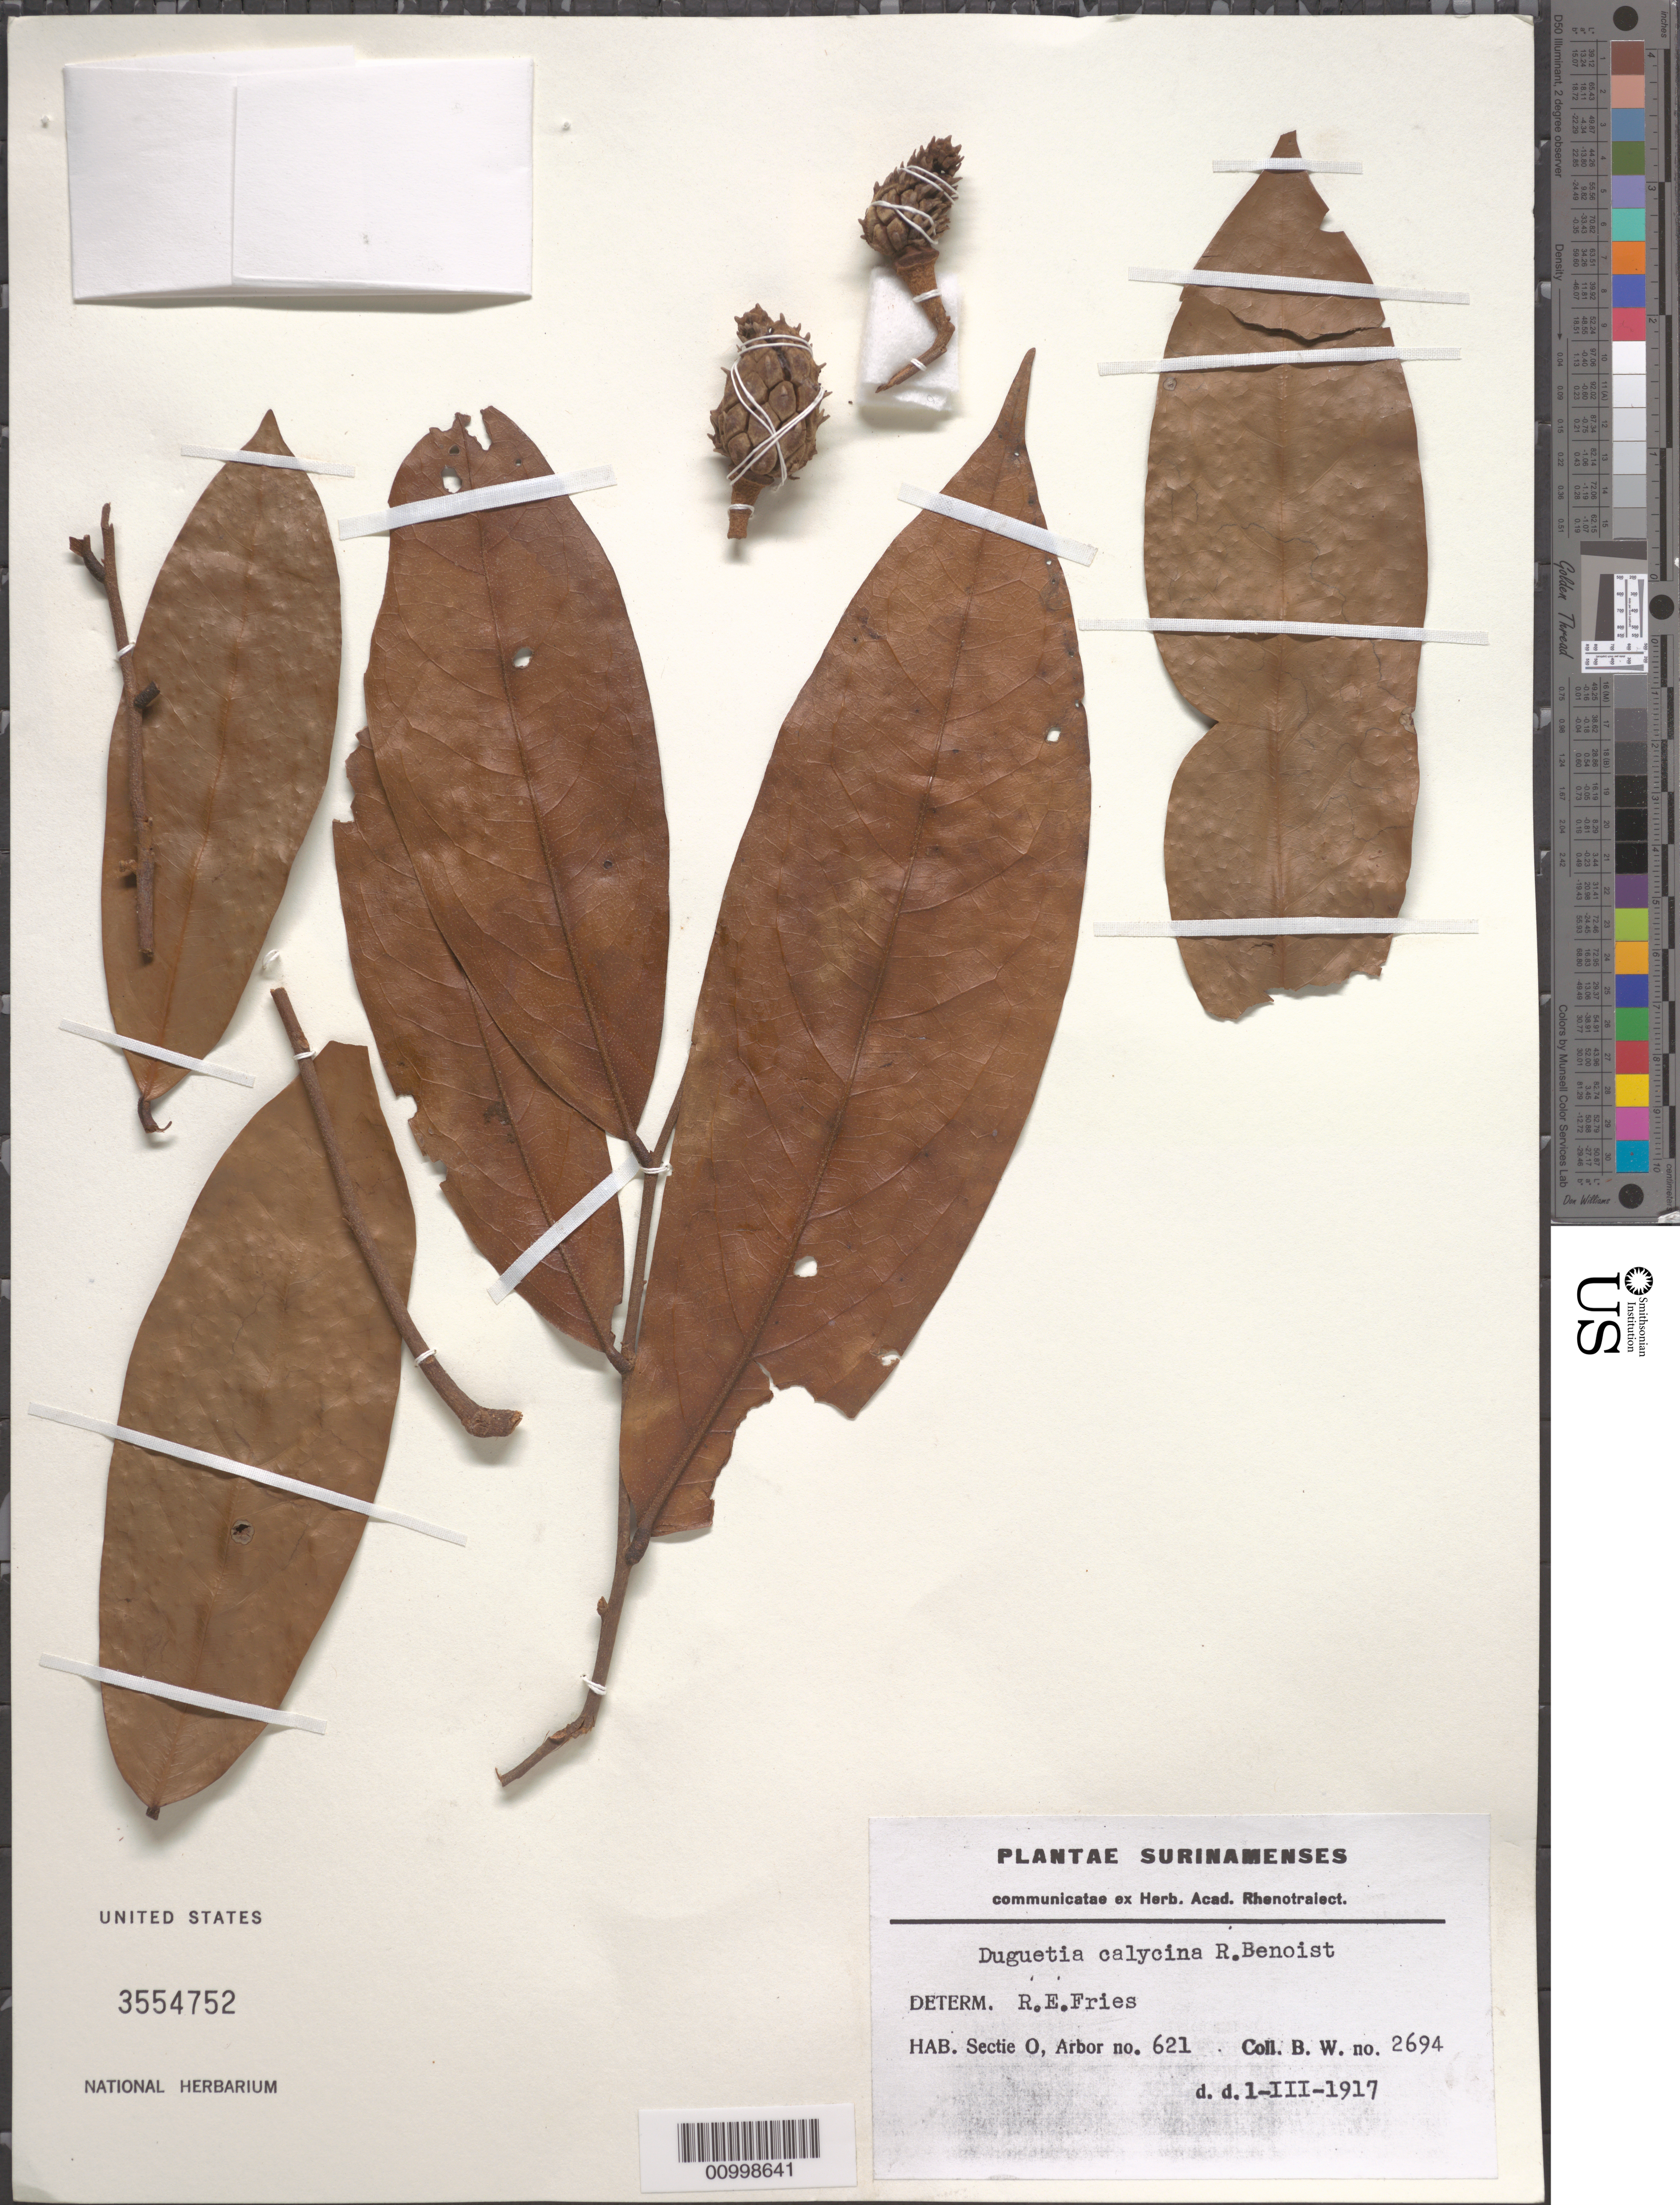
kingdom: Plantae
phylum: Tracheophyta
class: Magnoliopsida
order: Magnoliales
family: Annonaceae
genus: Duguetia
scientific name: Duguetia calycina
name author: Benoist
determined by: Fries, R. E.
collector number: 2694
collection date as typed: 1-Mar-17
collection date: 1917-03-01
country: Suriname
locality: Sectie O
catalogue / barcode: US 3554752